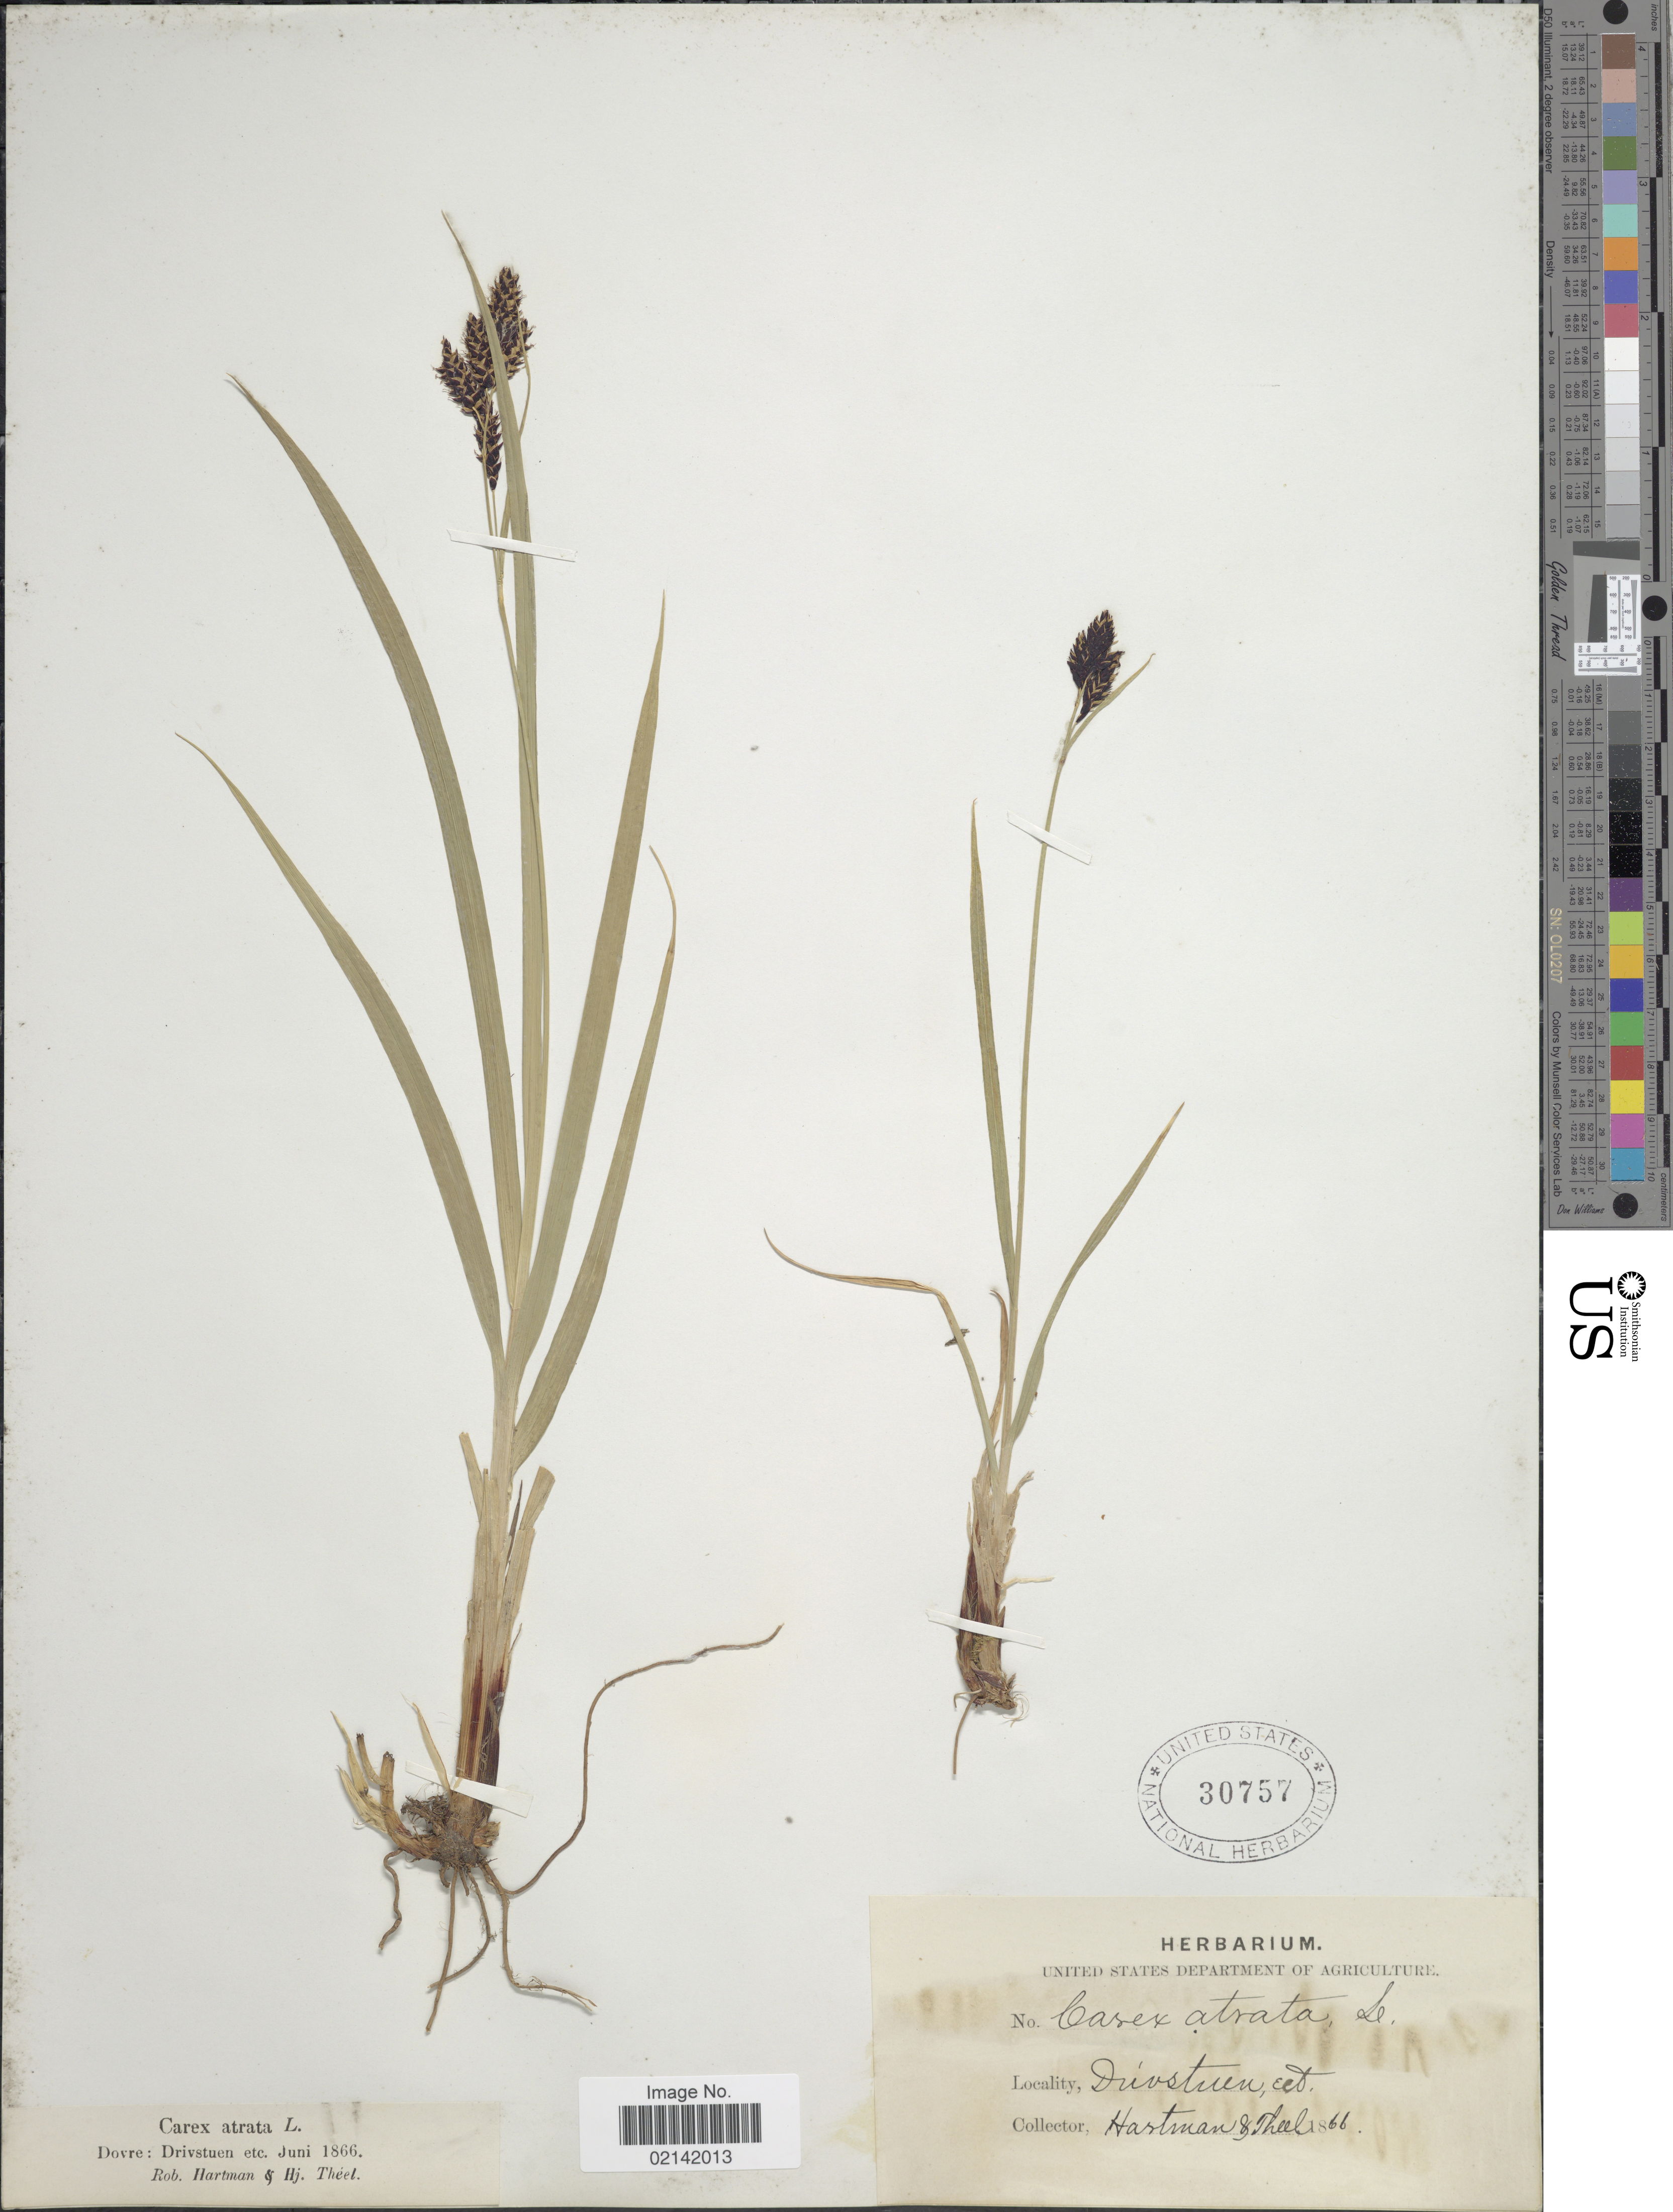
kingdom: Plantae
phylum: Tracheophyta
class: Liliopsida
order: Poales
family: Cyperaceae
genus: Carex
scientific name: Carex atrata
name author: L.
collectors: Hartman, -- & H. Théel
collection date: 1866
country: Norway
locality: Dovre: Drivstuen etc.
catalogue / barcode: US 30757